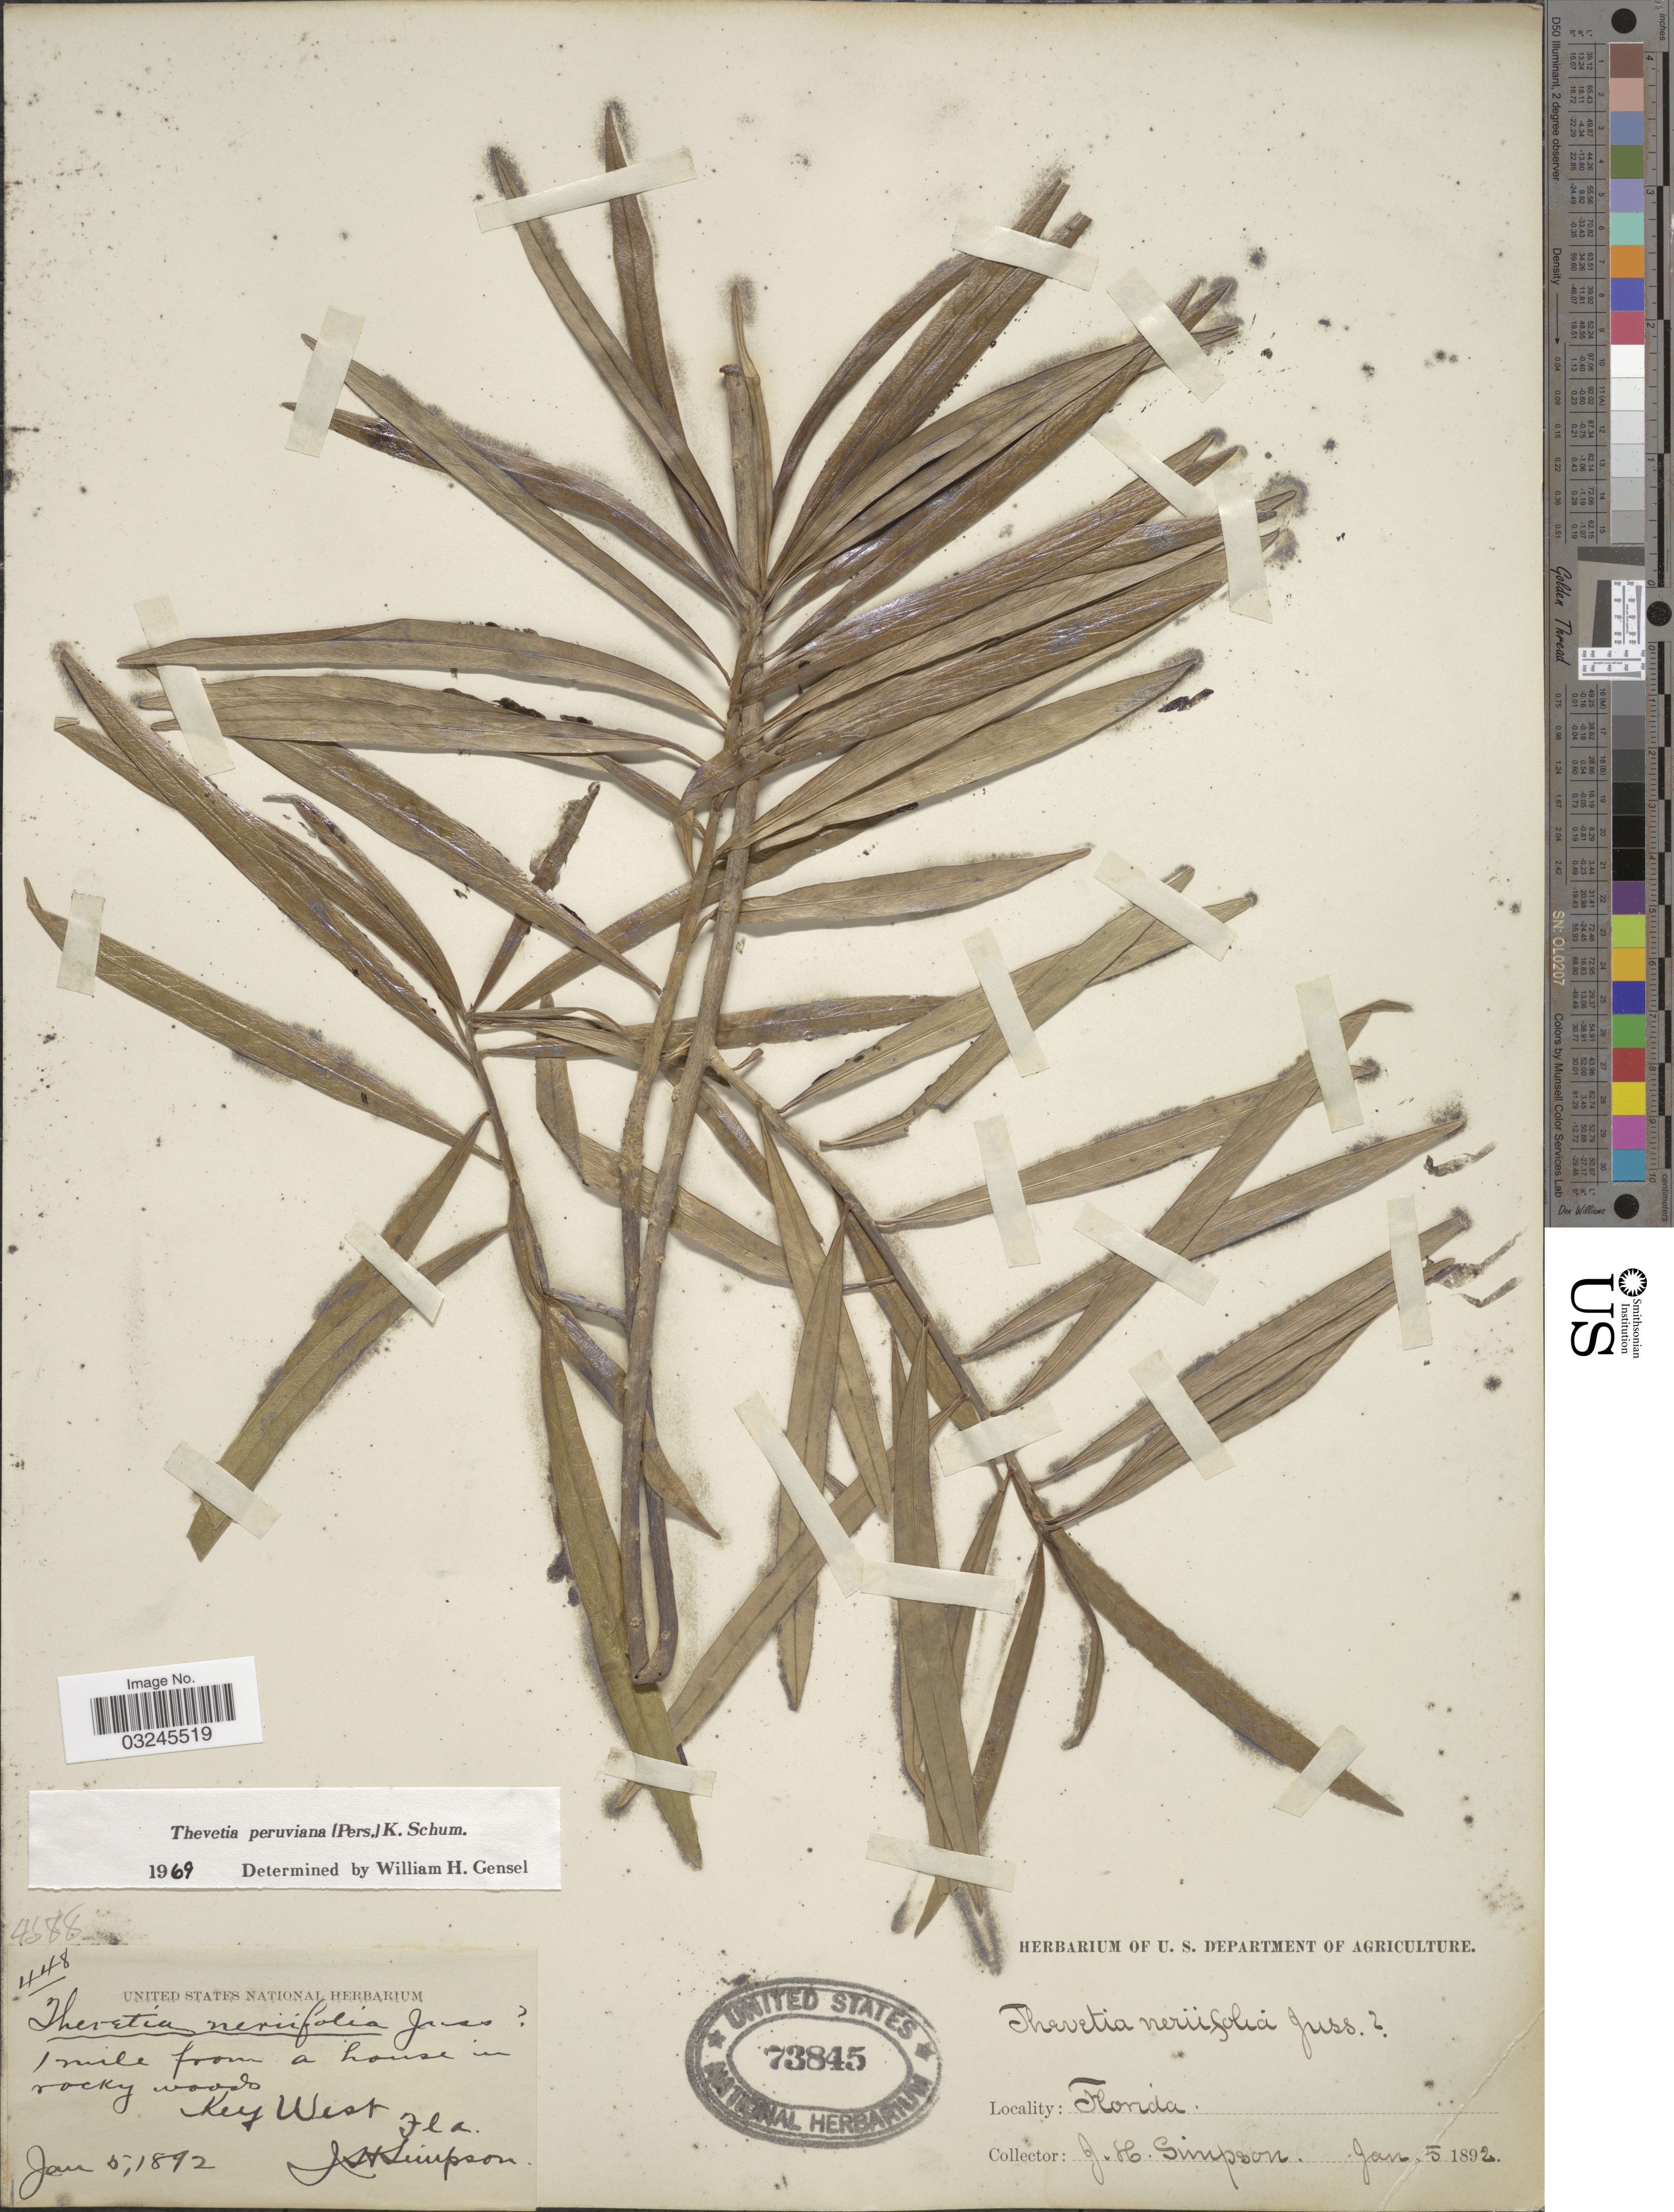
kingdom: Plantae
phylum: Tracheophyta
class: Magnoliopsida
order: Gentianales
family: Apocynaceae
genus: Thevetia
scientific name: Thevetia peruviana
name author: (Pers.) K. Schum.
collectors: J. H. Simpson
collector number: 448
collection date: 1892-01-05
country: United States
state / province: Florida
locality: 1 mile from a house in rocky woods. Key West. Fla.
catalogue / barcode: US 73845